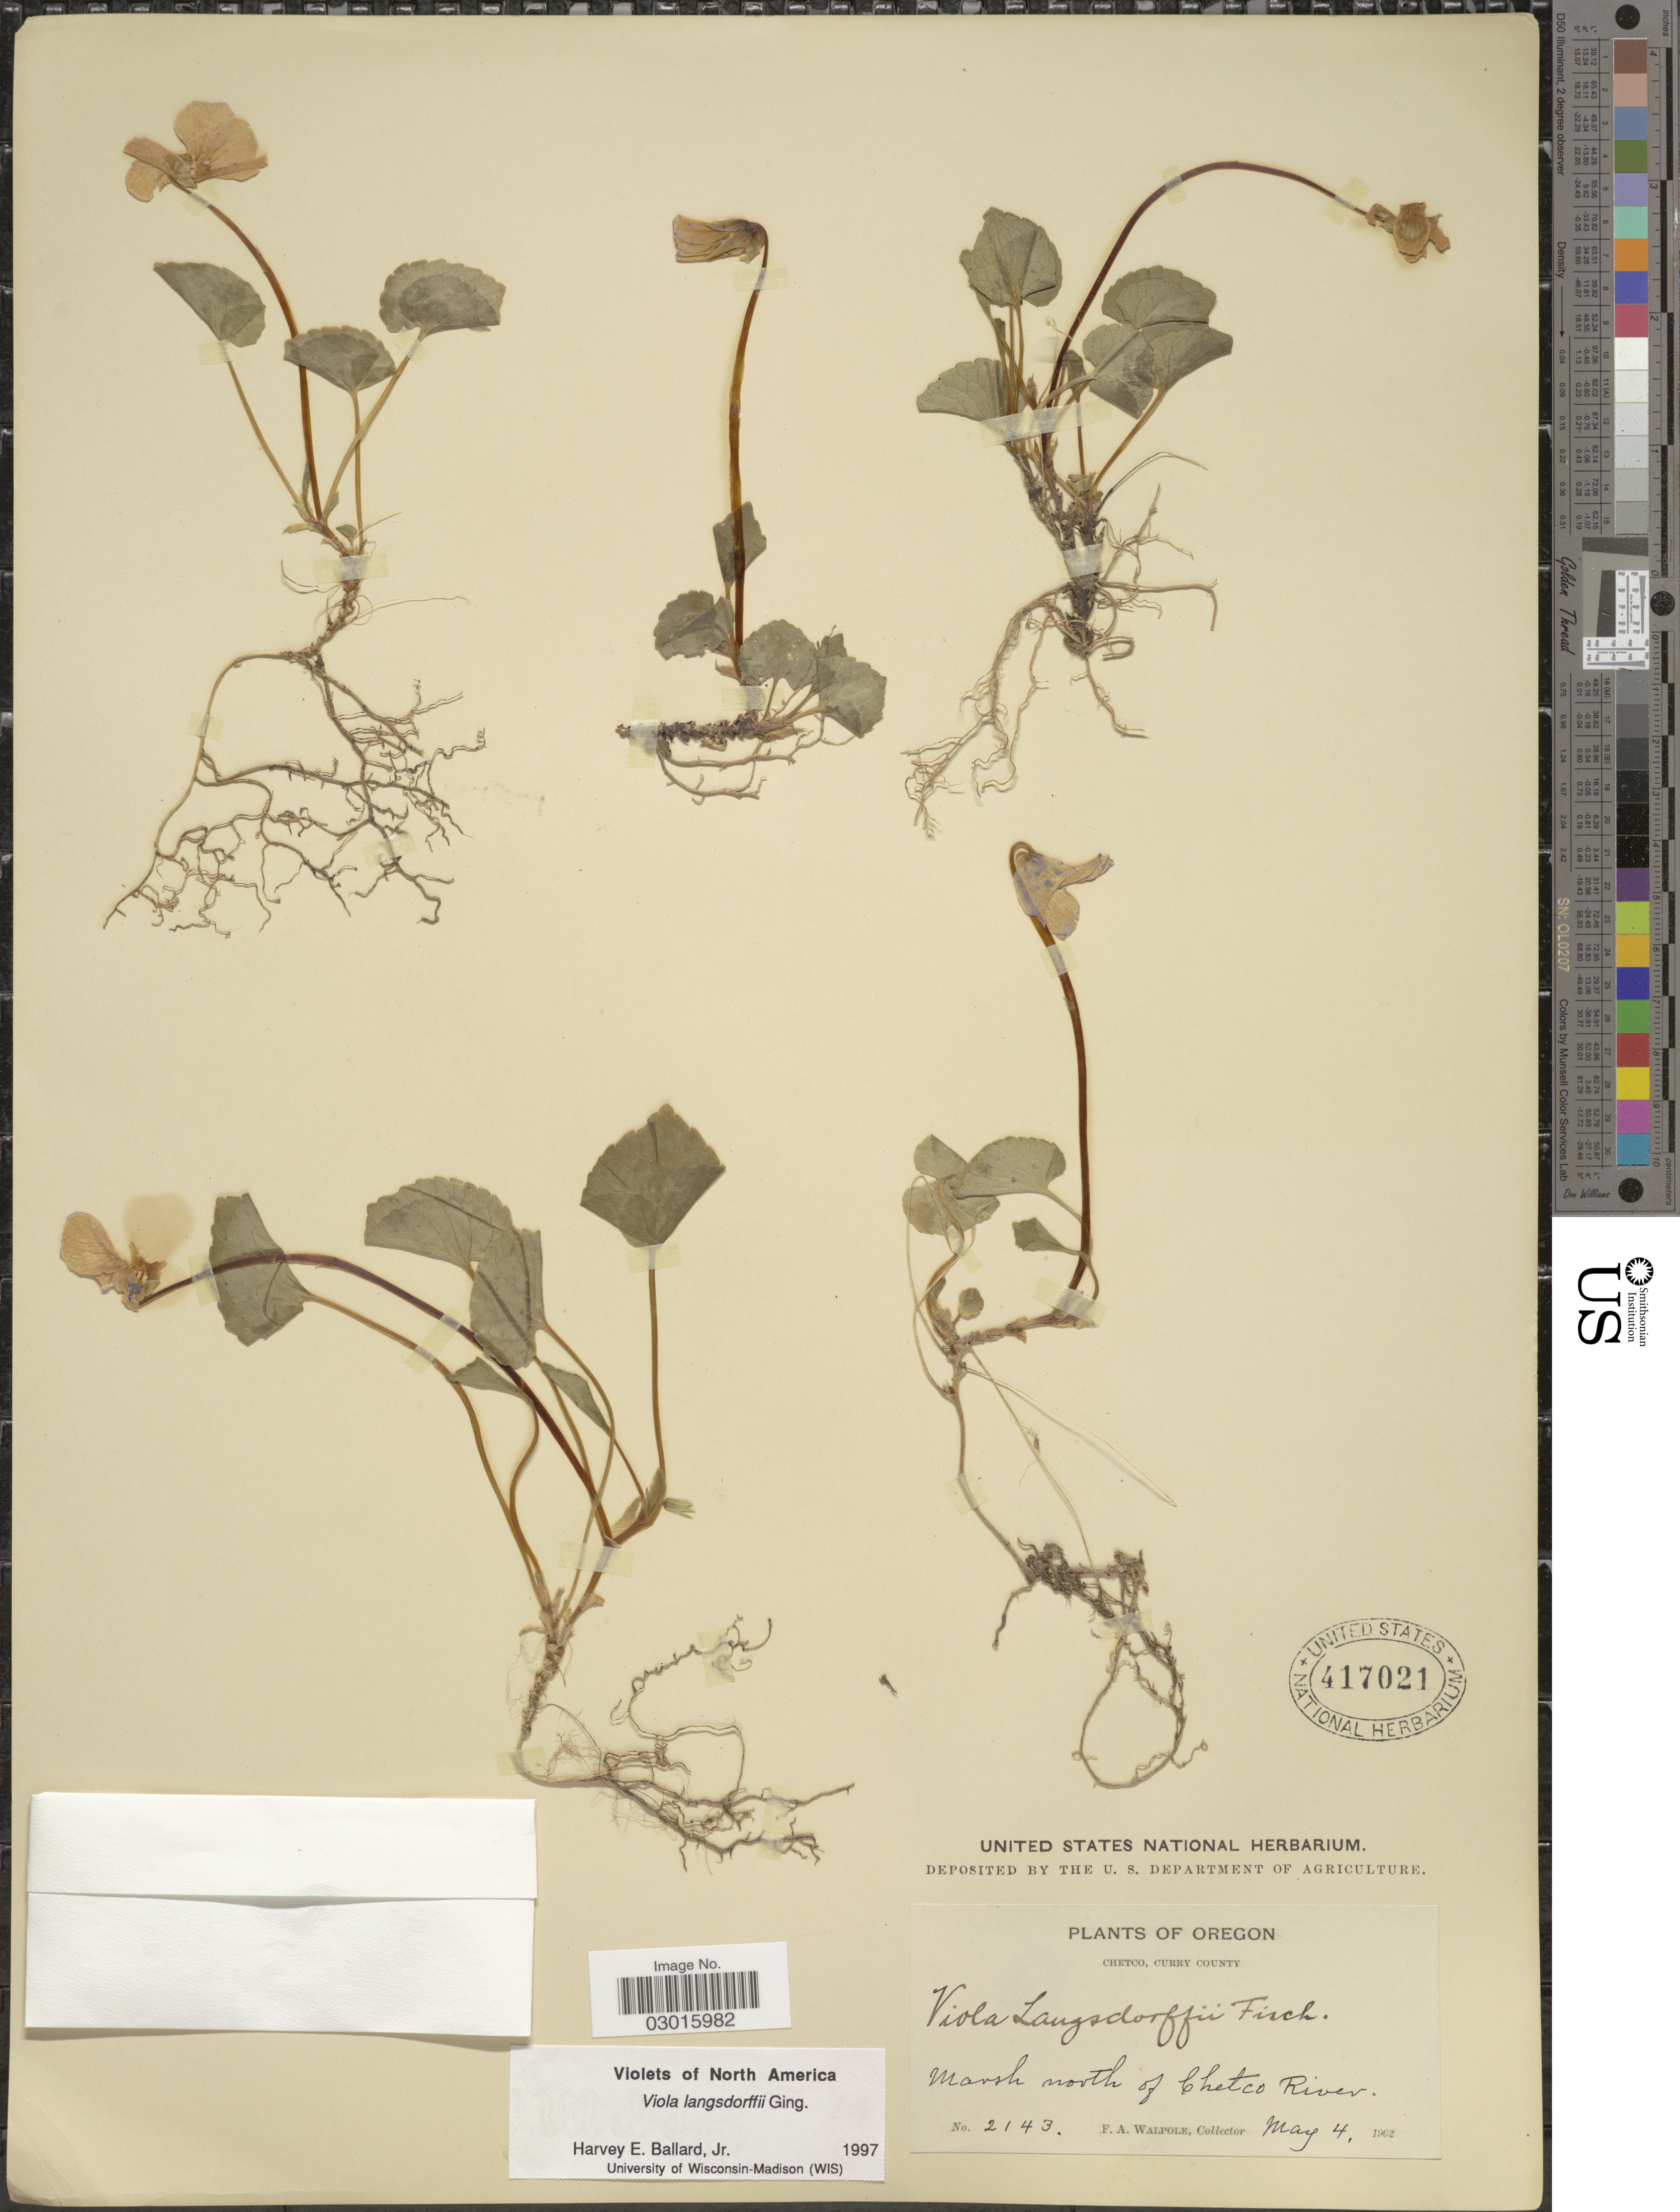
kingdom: Plantae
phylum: Tracheophyta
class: Magnoliopsida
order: Malpighiales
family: Violaceae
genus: Viola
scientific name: Viola langsdorffii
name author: Fisch. ex Ging.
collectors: F. Walpole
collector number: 2143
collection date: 1962-05-04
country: United States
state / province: Oregon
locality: Chetco, Curry County, Marsh north of Chetco River.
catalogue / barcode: US 417021